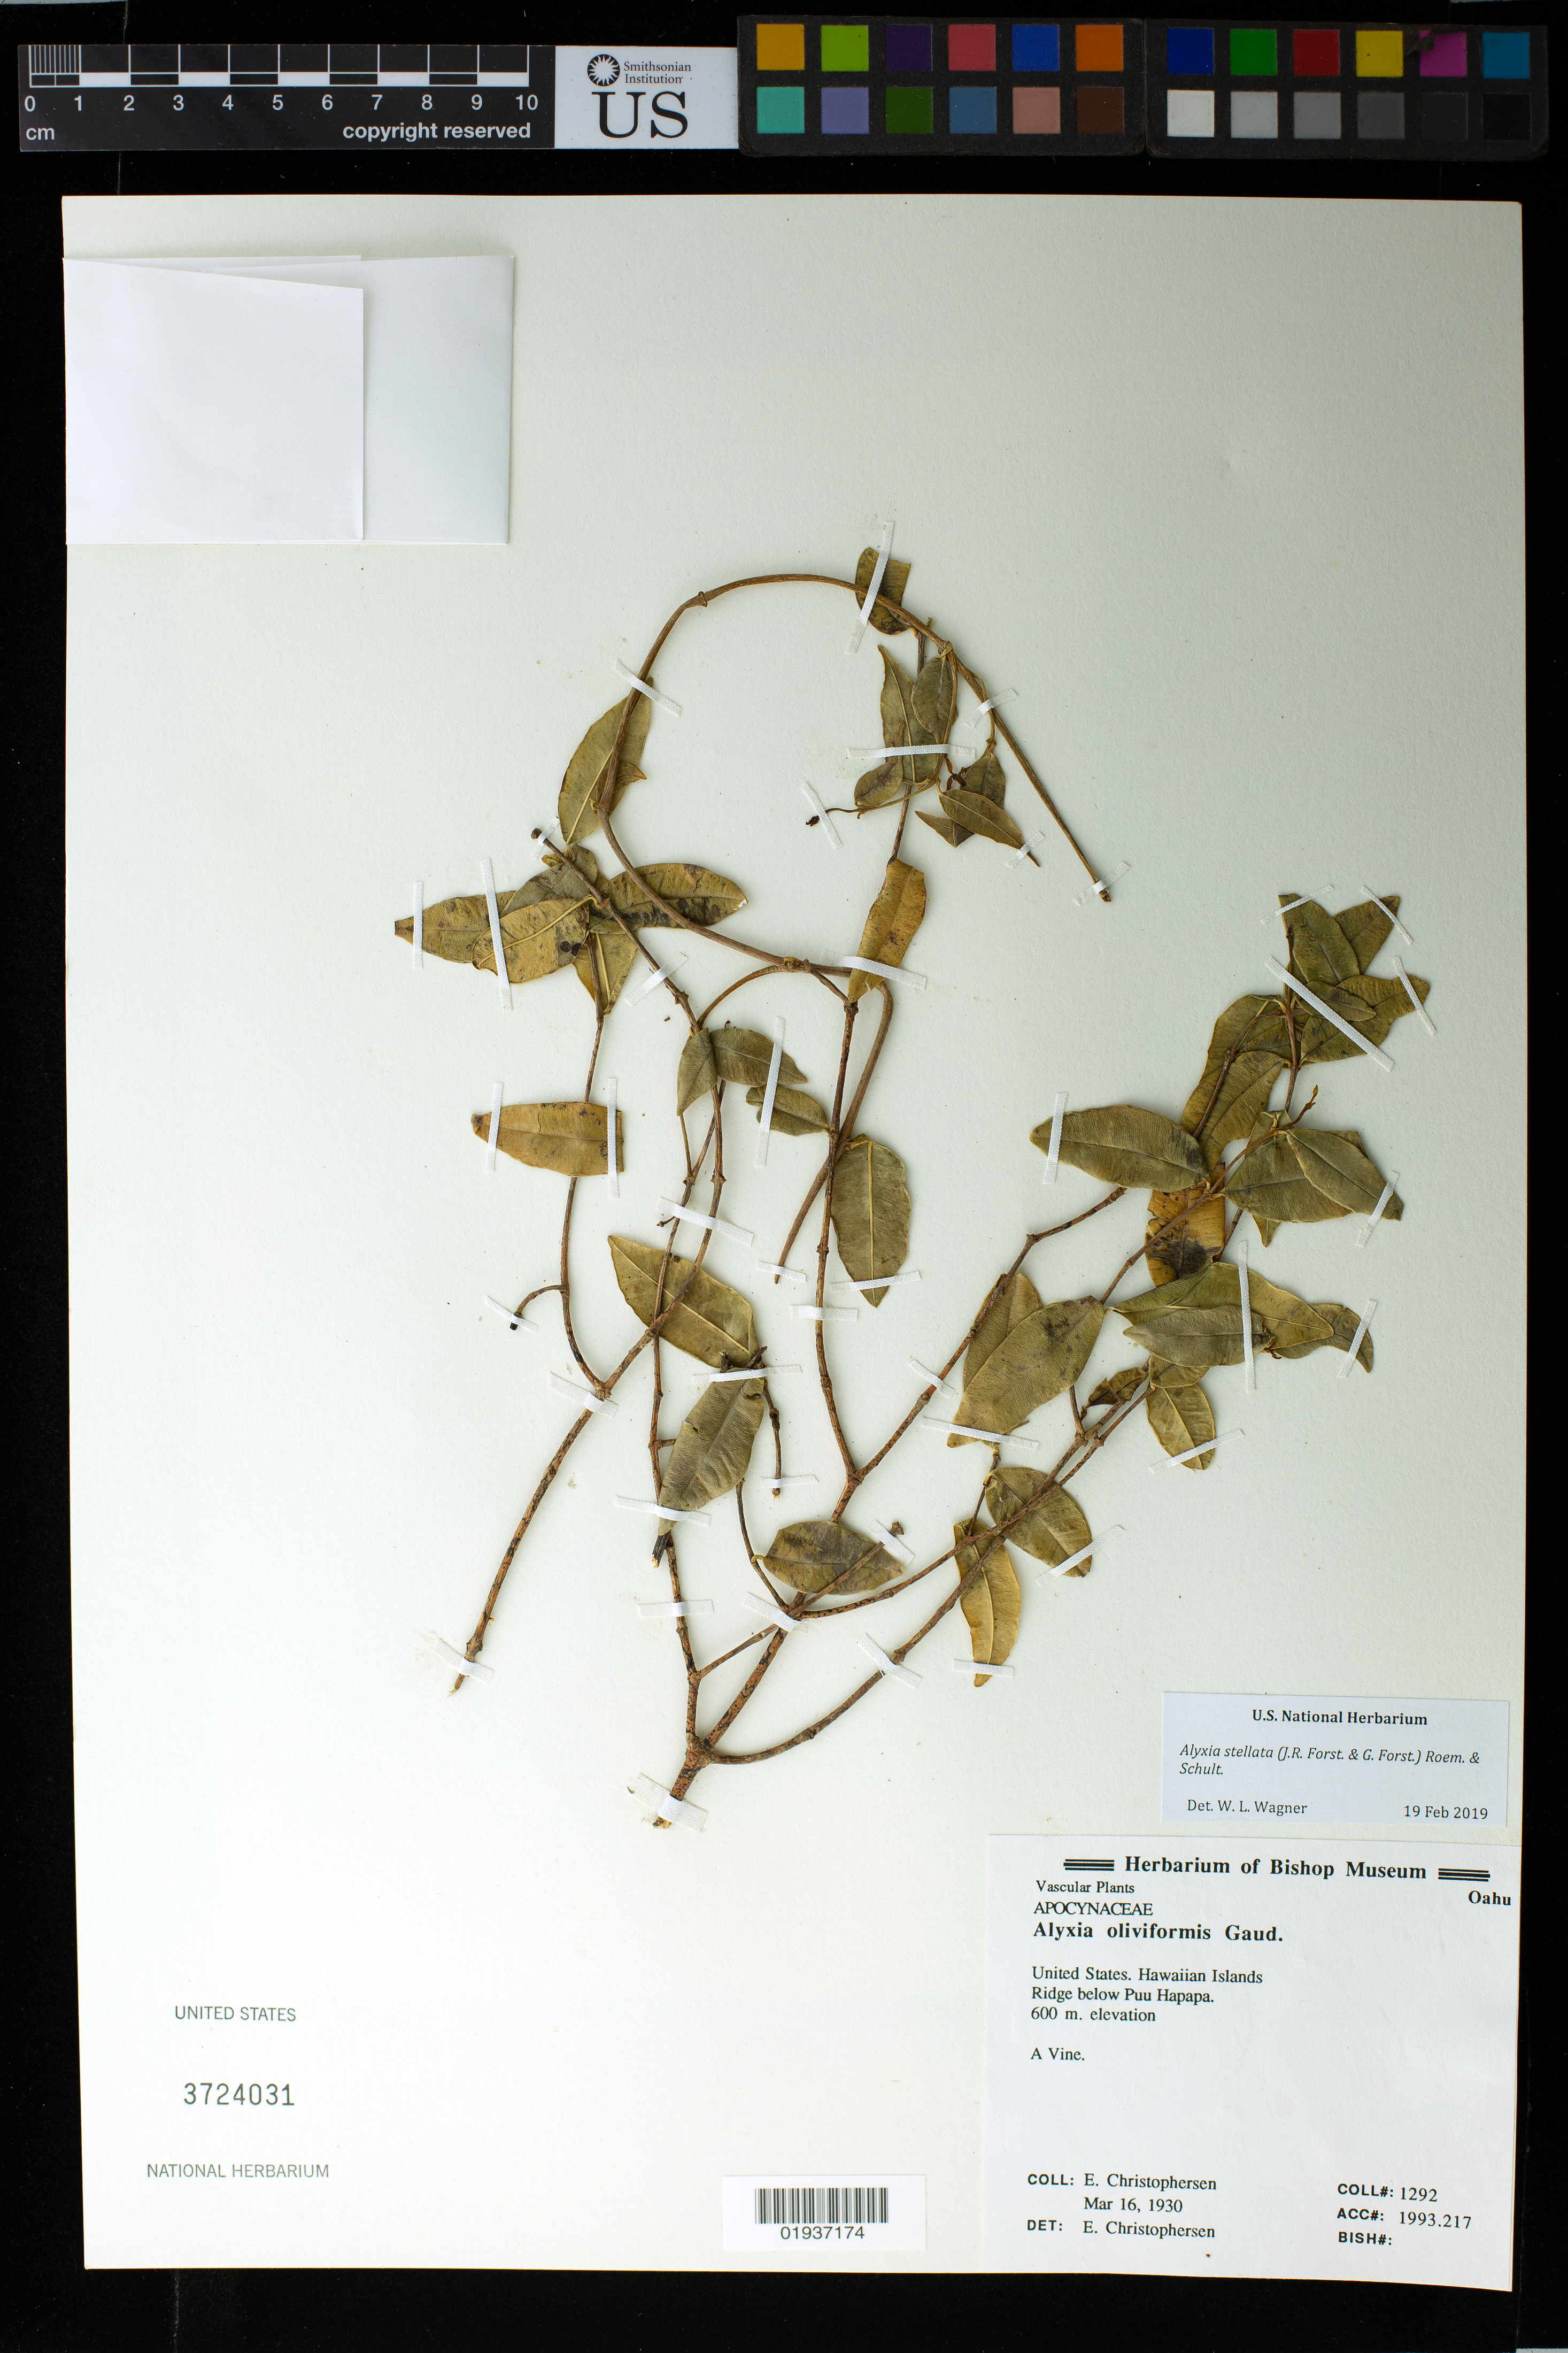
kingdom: Plantae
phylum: Tracheophyta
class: Magnoliopsida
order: Gentianales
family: Apocynaceae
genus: Alyxia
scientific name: Alyxia stellata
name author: (J.R. Forst. & G. Forst.) Roem. & Schult.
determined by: Wagner, W. L., (BOT), Smithsonian Institution - National Museum of Natural History (UNITED STATES)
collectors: E. Christophersen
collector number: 1292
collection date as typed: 16 Mar 1930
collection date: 1930-03-16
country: United States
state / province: Hawaii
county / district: Honolulu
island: Oahu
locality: Ridge below Puu Hapapa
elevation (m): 600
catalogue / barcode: US 3724031